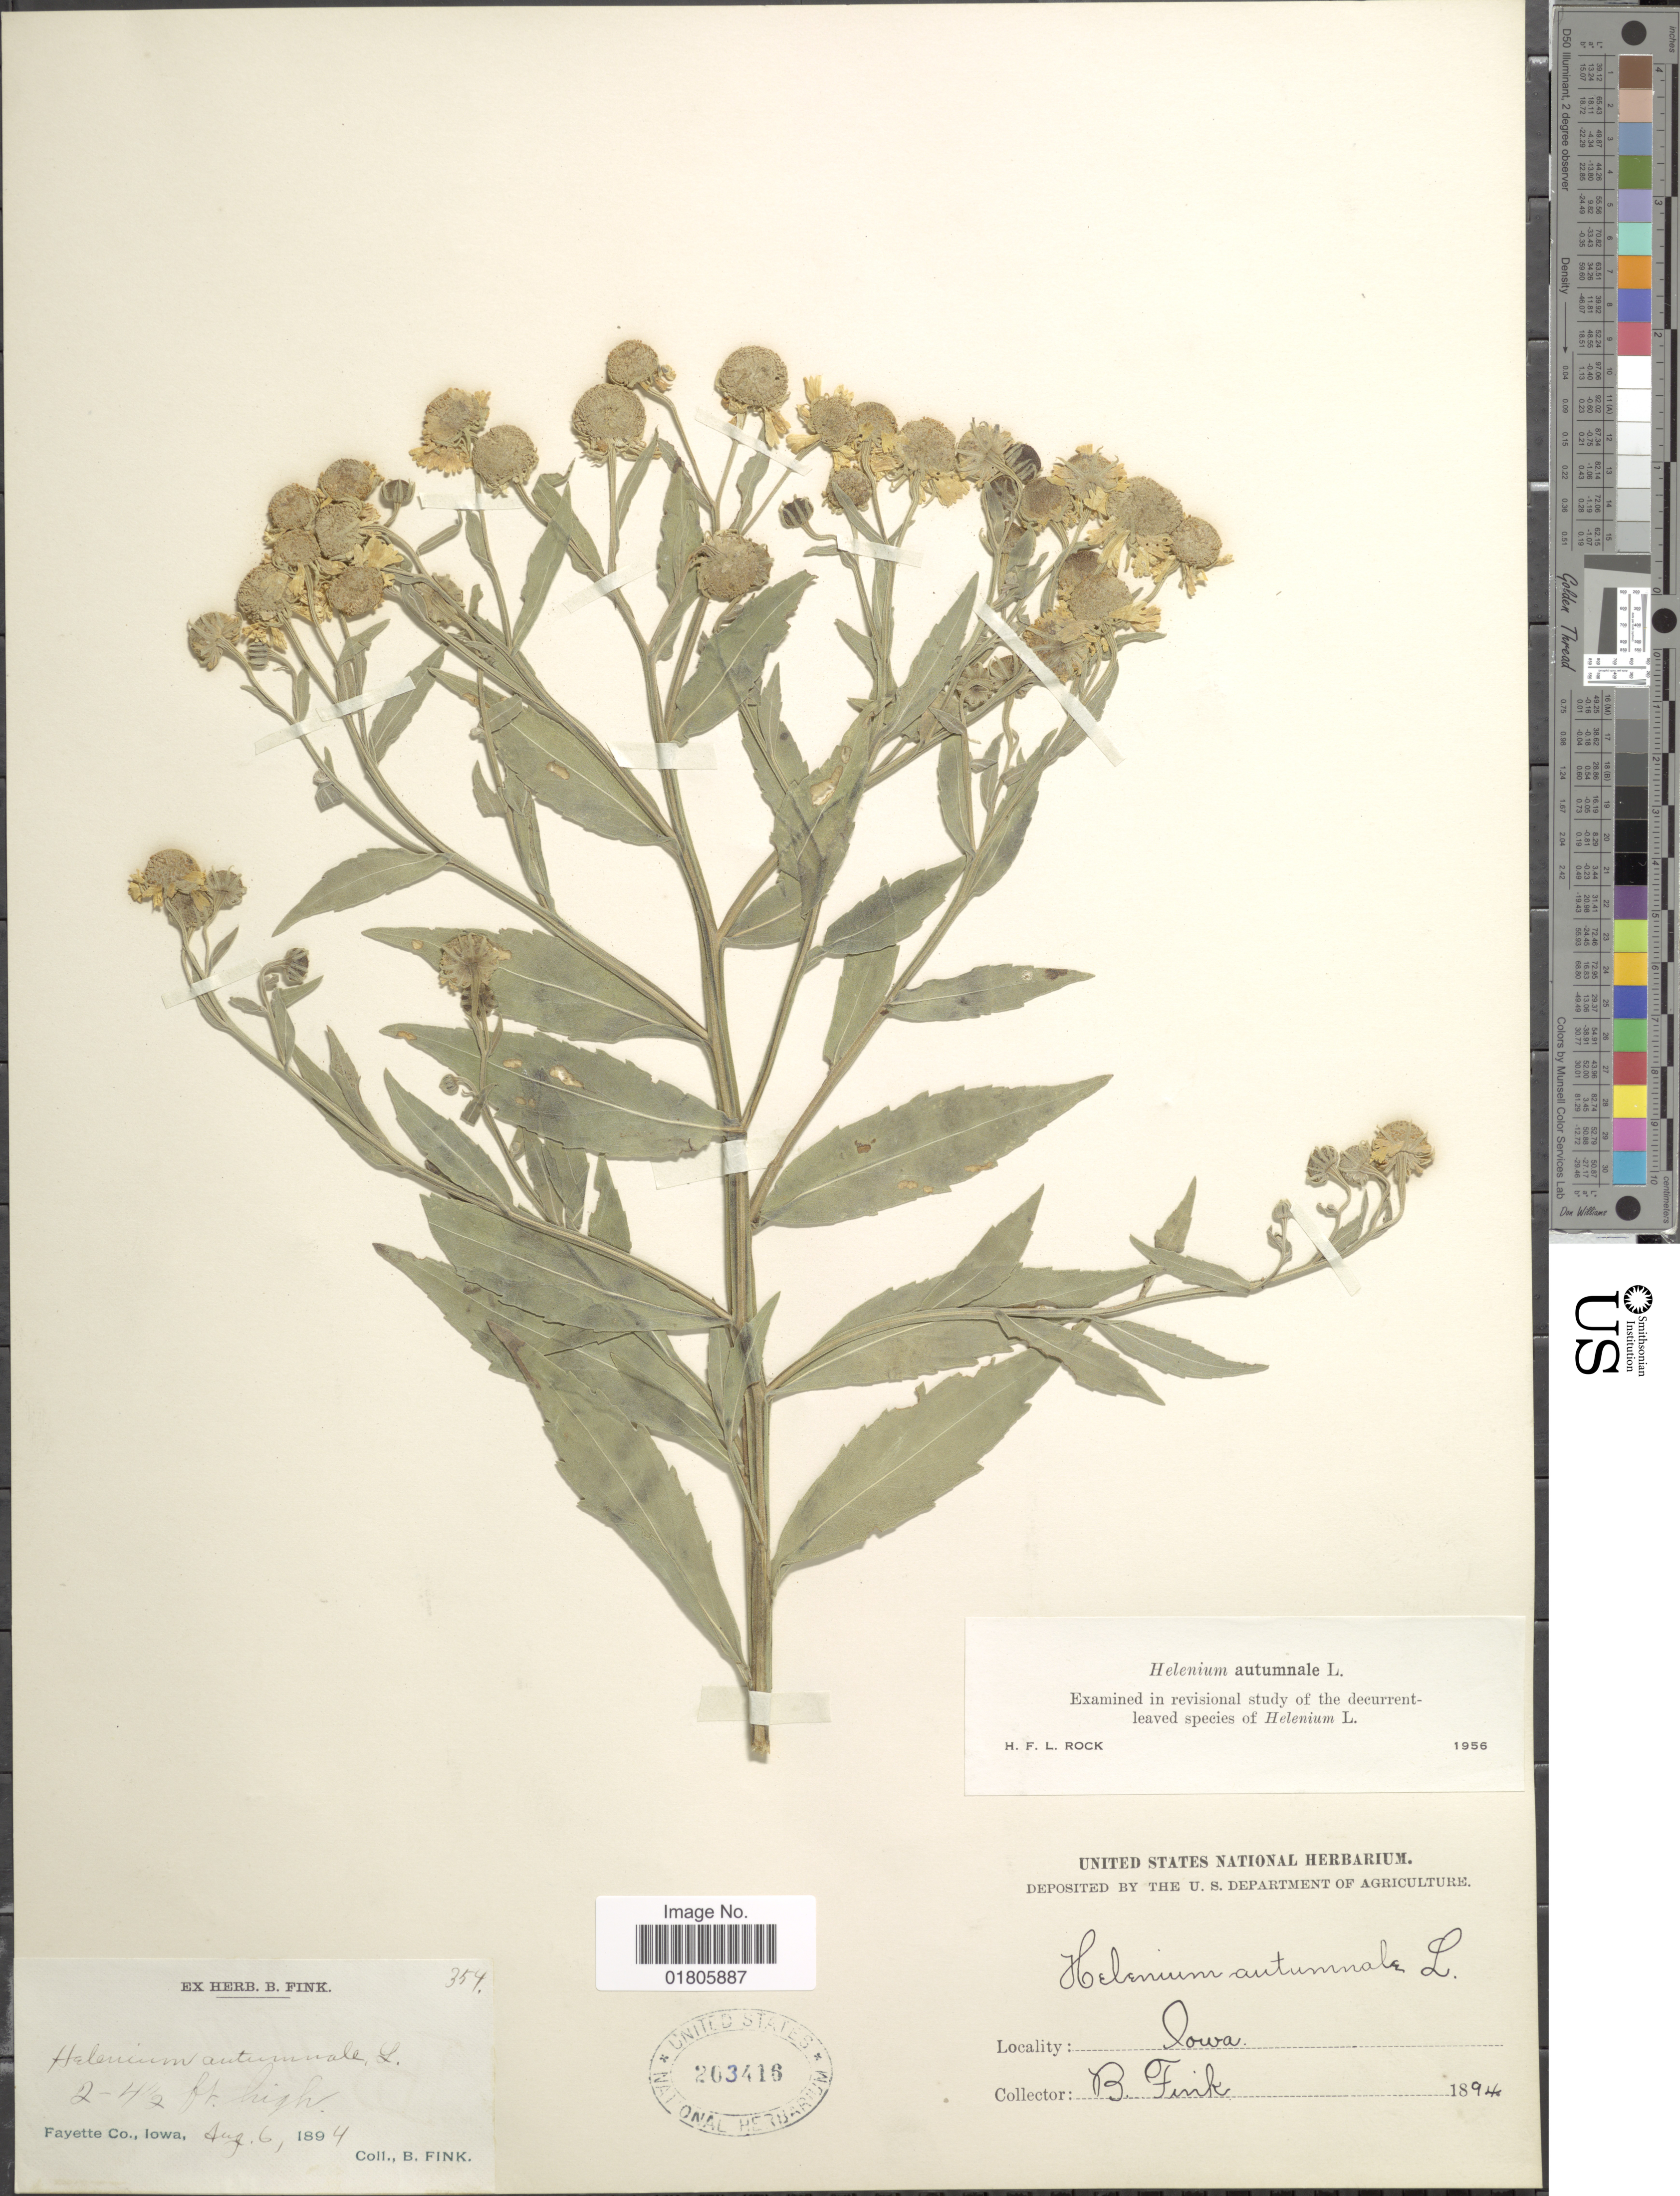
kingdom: Plantae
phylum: Tracheophyta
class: Magnoliopsida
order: Asterales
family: Asteraceae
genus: Helenium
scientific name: Helenium autumnale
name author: L.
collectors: B. Fink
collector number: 354*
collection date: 1894-08-06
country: United States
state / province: Iowa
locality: Fayette Co.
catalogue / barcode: US 203416